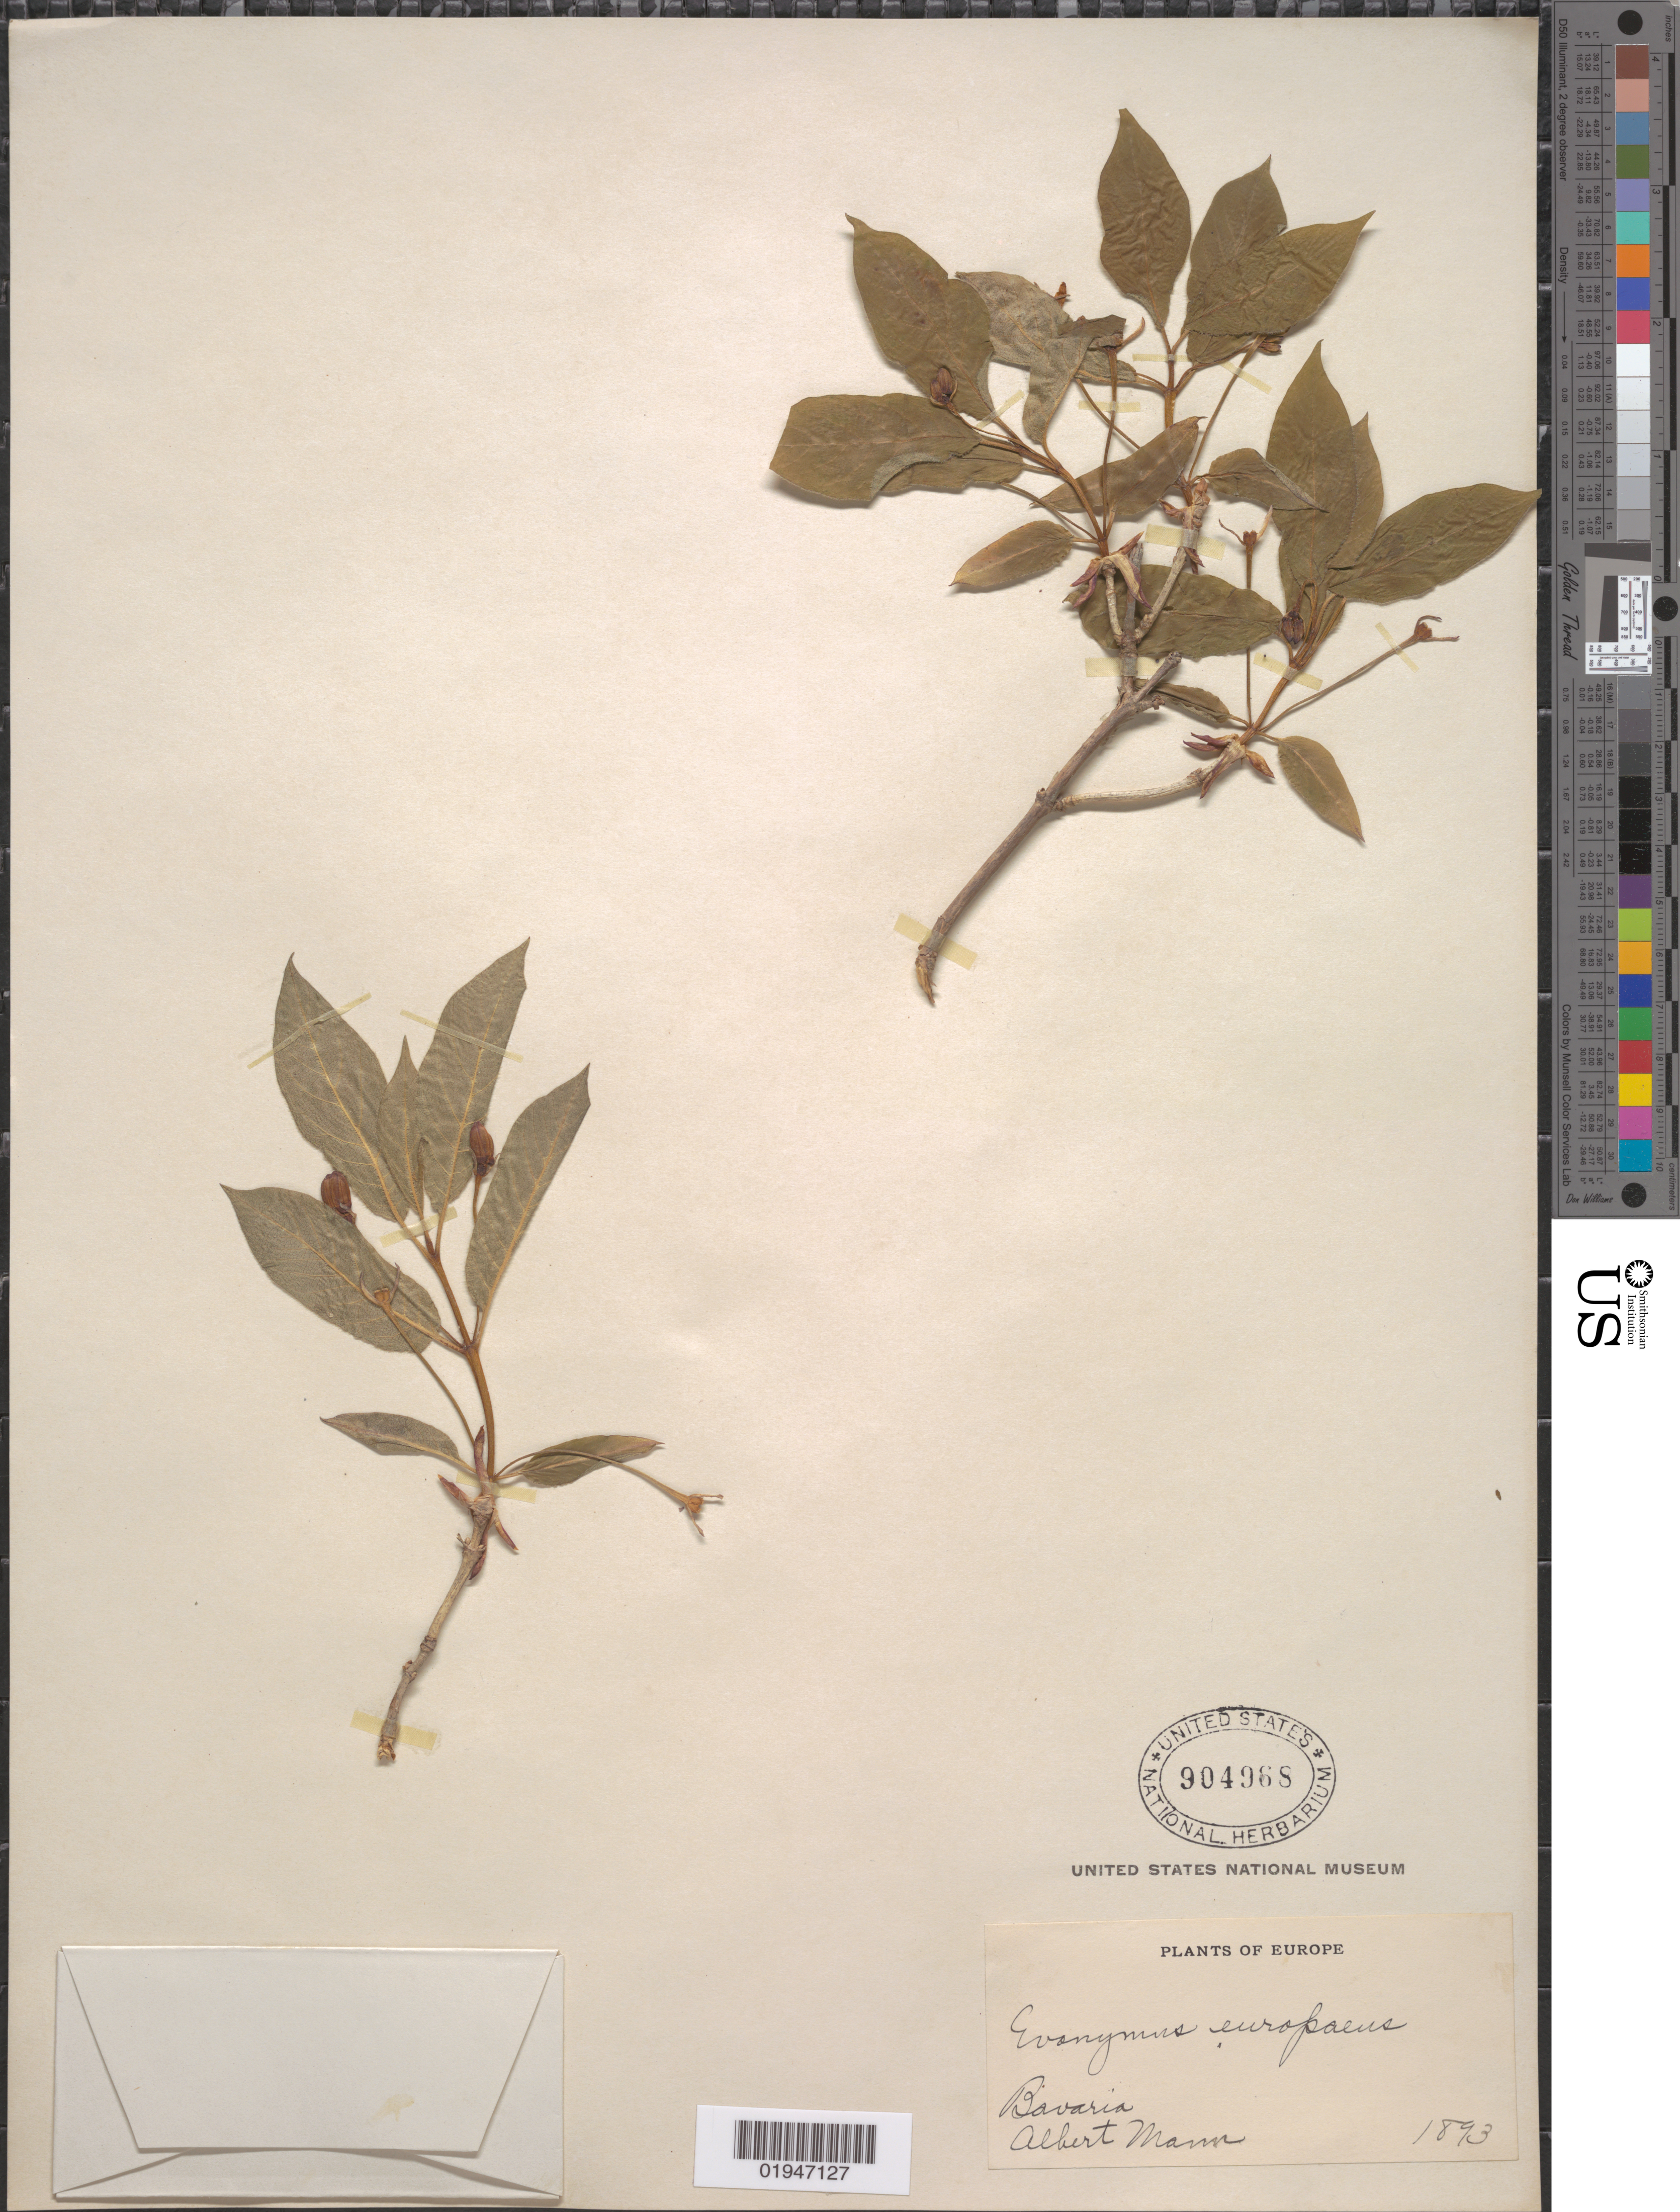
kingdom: Plantae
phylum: Tracheophyta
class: Magnoliopsida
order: Celastrales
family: Celastraceae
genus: Euonymus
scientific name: Euonymus europaeus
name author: L.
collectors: A. Mann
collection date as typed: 1893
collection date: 1893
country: Germany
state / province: Bayern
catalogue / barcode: US 904968